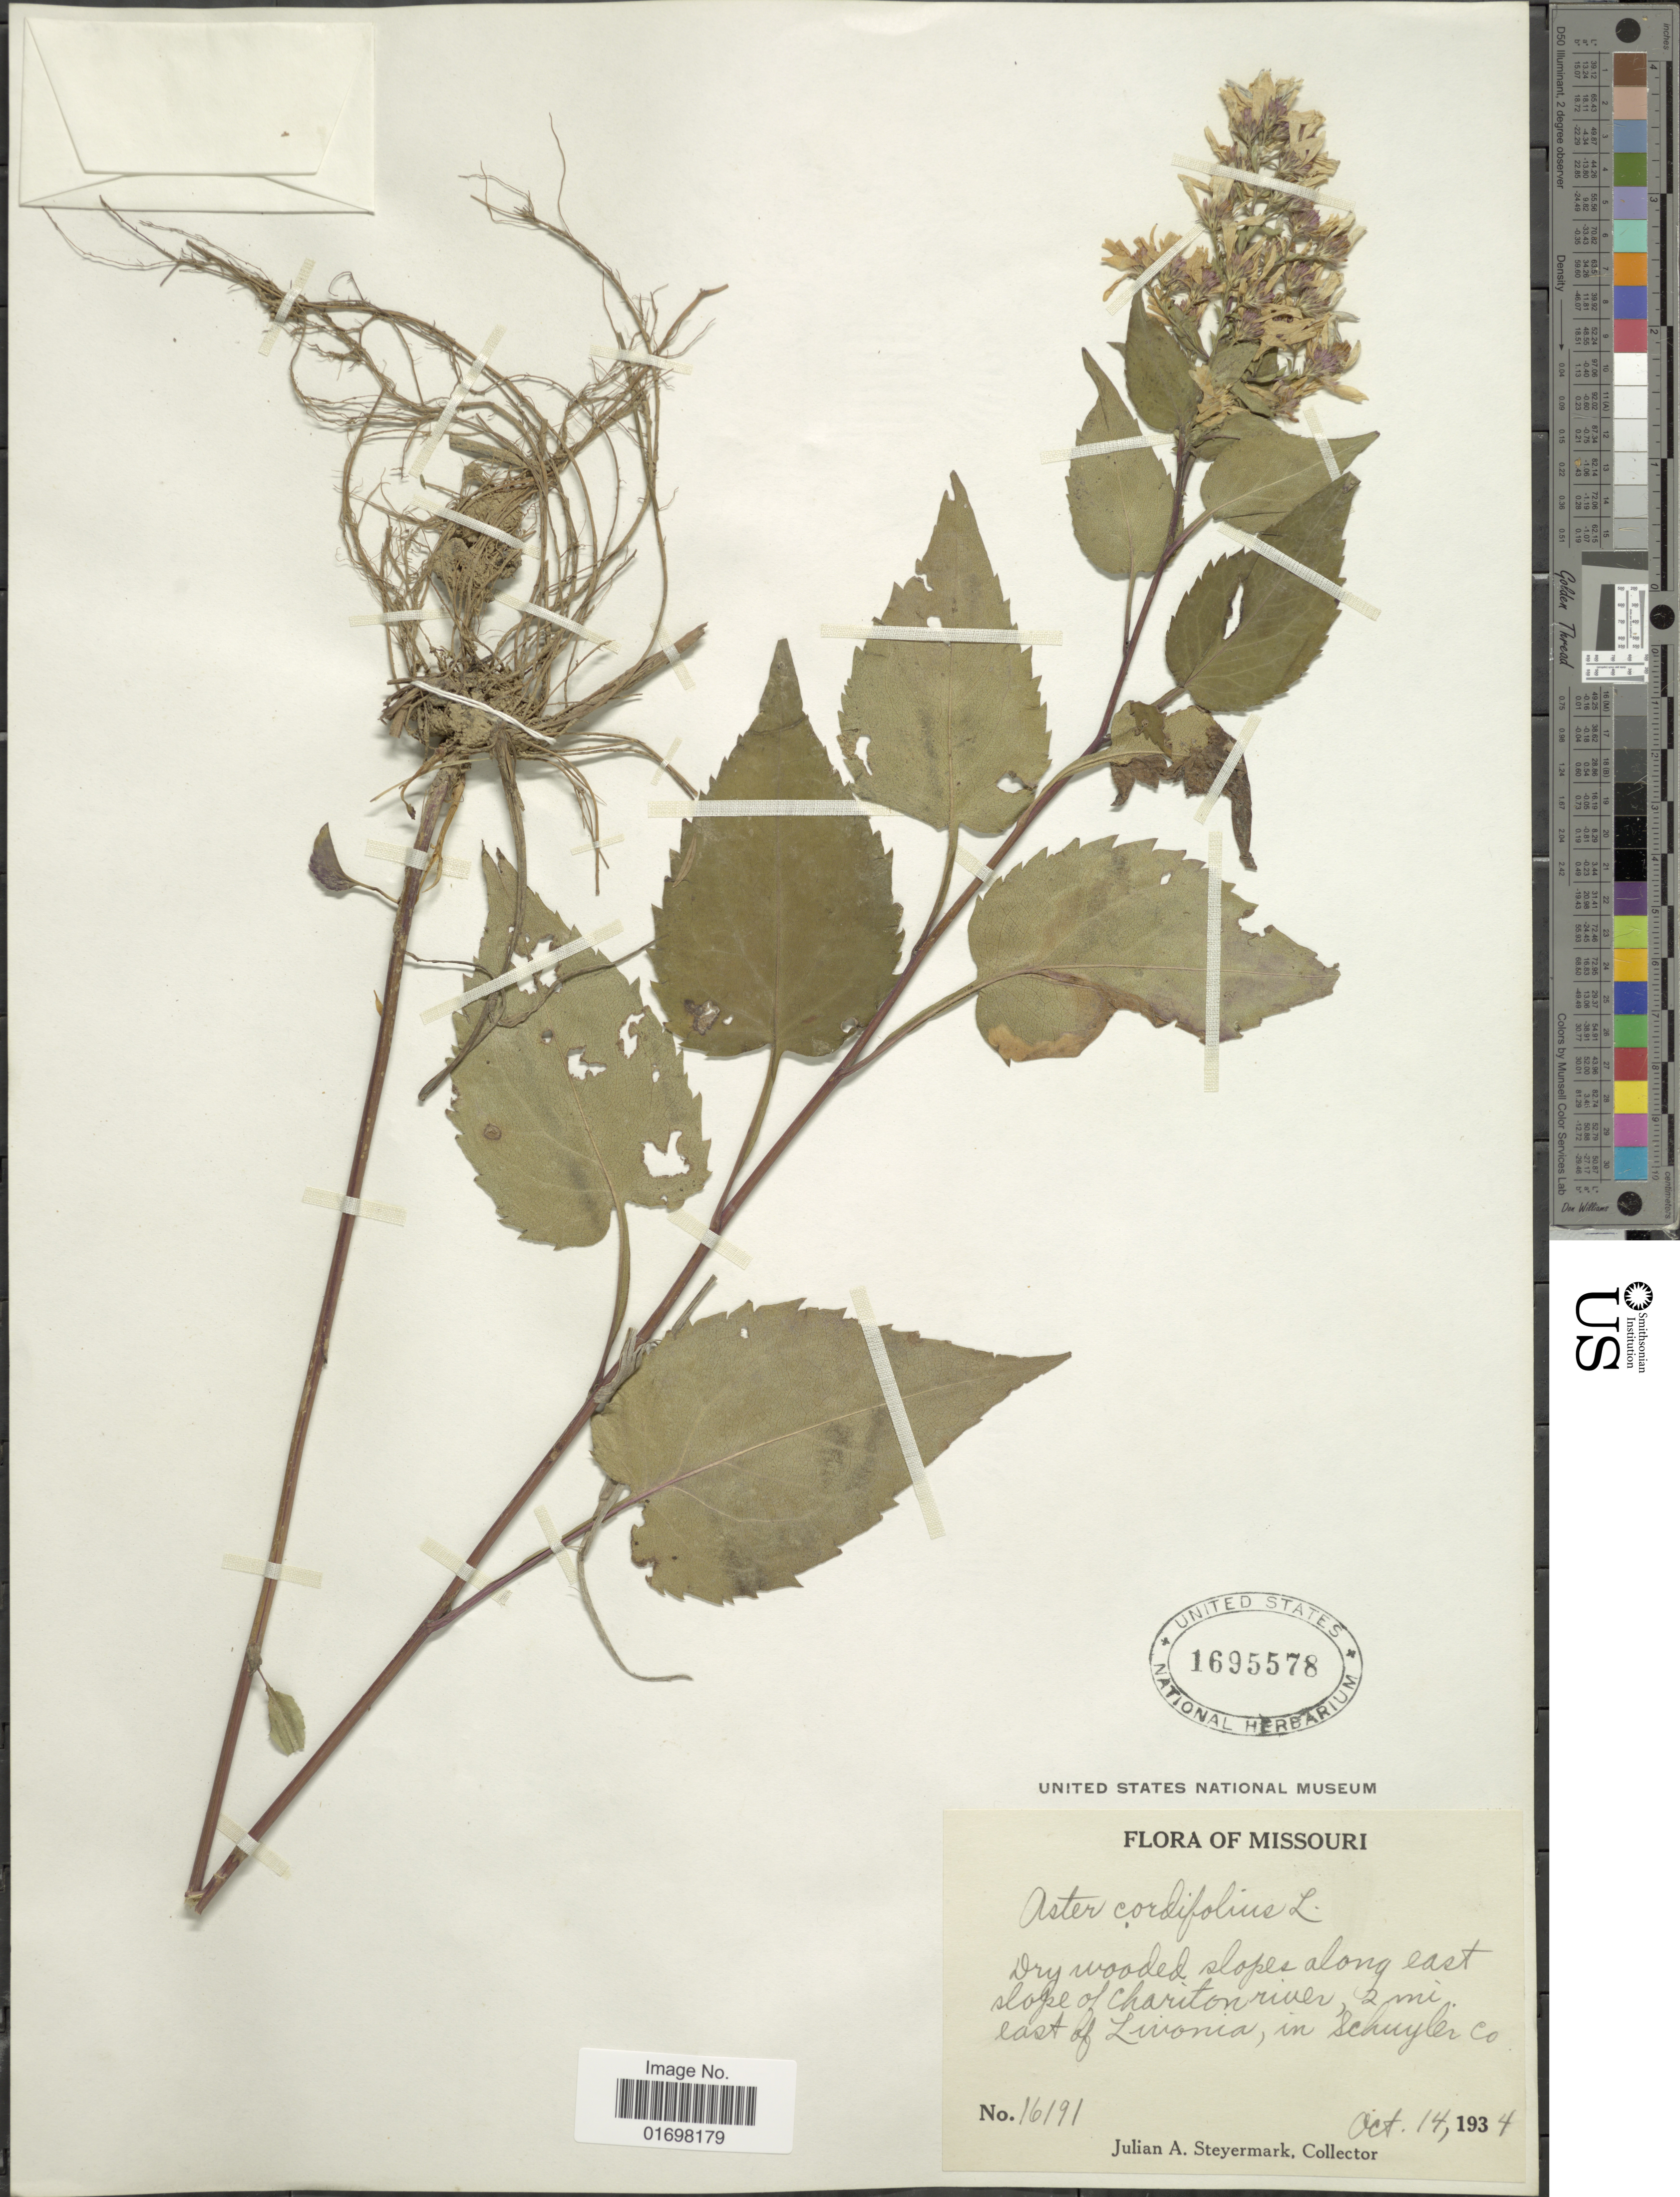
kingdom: Plantae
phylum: Tracheophyta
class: Magnoliopsida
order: Asterales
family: Asteraceae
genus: Symphyotrichum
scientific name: Symphyotrichum cordifolium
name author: (L.) G.L. Nesom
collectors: J. Steyermark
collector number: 16191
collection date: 1934-10-14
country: United States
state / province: Missouri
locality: Along east slope of Chariton river, 2 mi. east of Limonia, in Schuyler Co.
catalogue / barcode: US 1695578